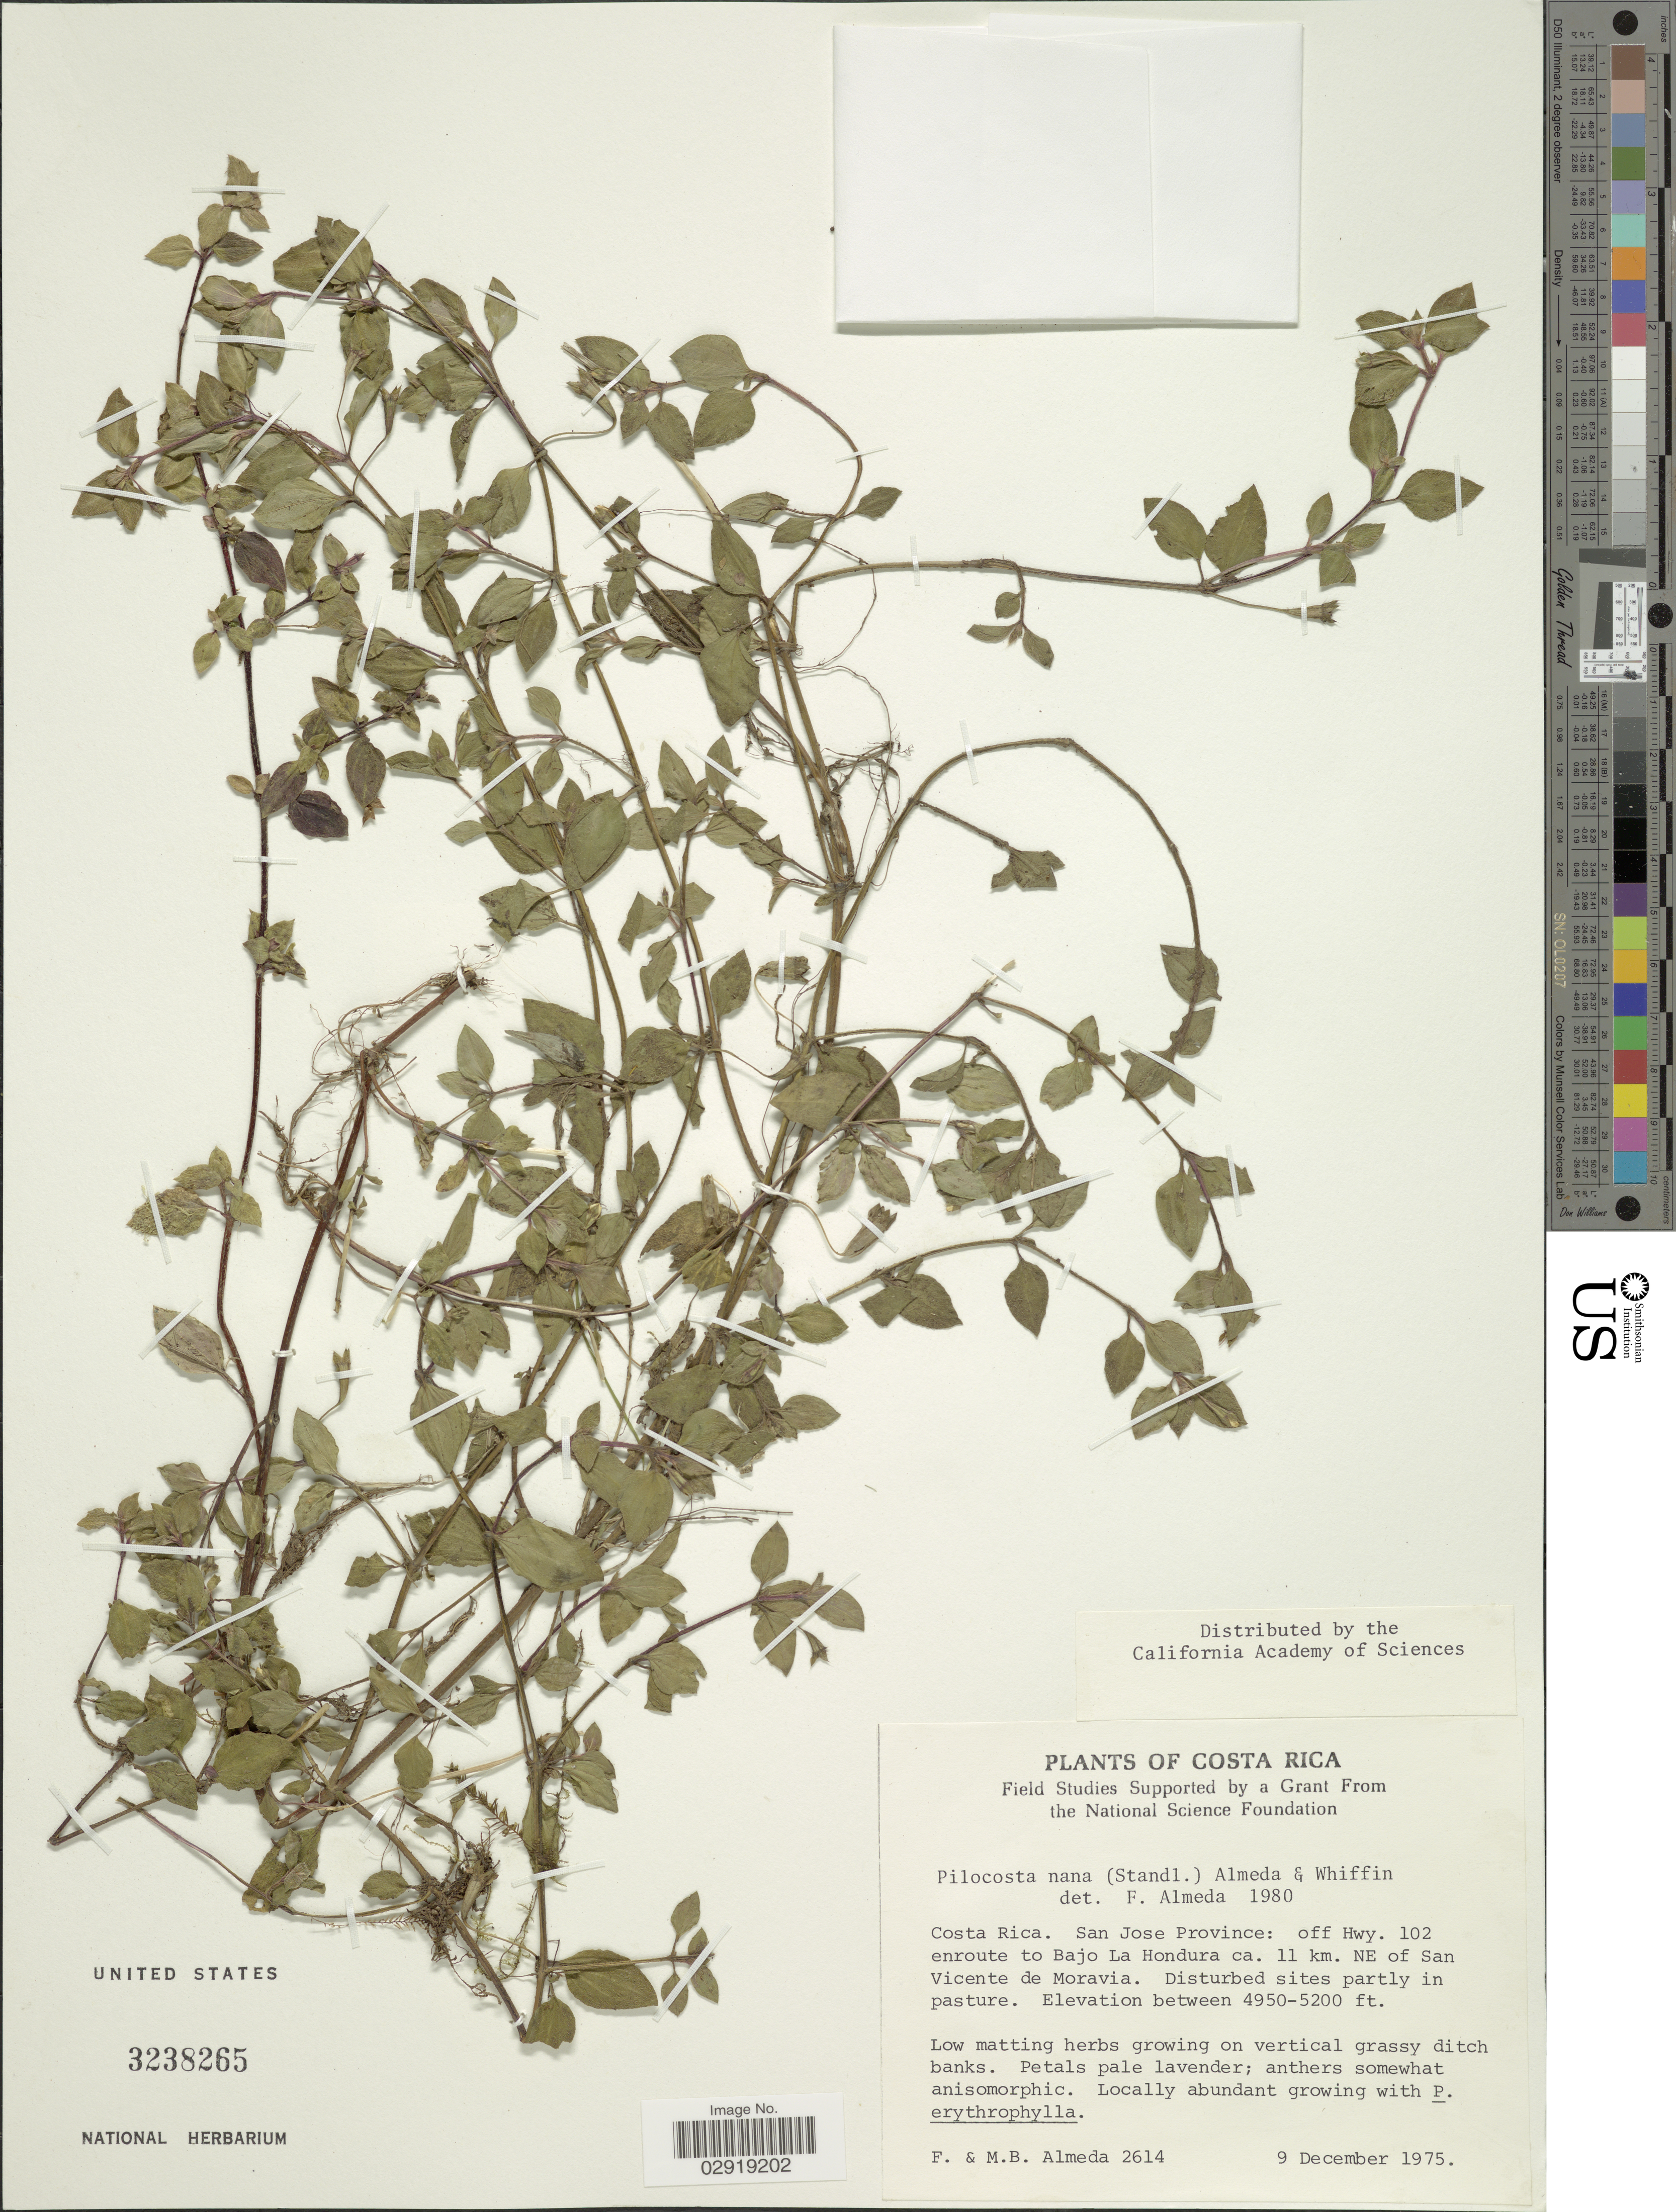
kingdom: Plantae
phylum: Tracheophyta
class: Magnoliopsida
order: Myrtales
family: Melastomataceae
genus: Pilocosta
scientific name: Pilocosta nana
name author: (Standl.) Almeda &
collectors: F. Almeda & M. Almeda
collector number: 2614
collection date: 1975-12-09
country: Costa Rica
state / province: San José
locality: Off Hwy. 102 enroute to Bajo La Hondura ca. 11 km. NE of San Vicente Moravia.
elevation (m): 1509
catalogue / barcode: US 3238265